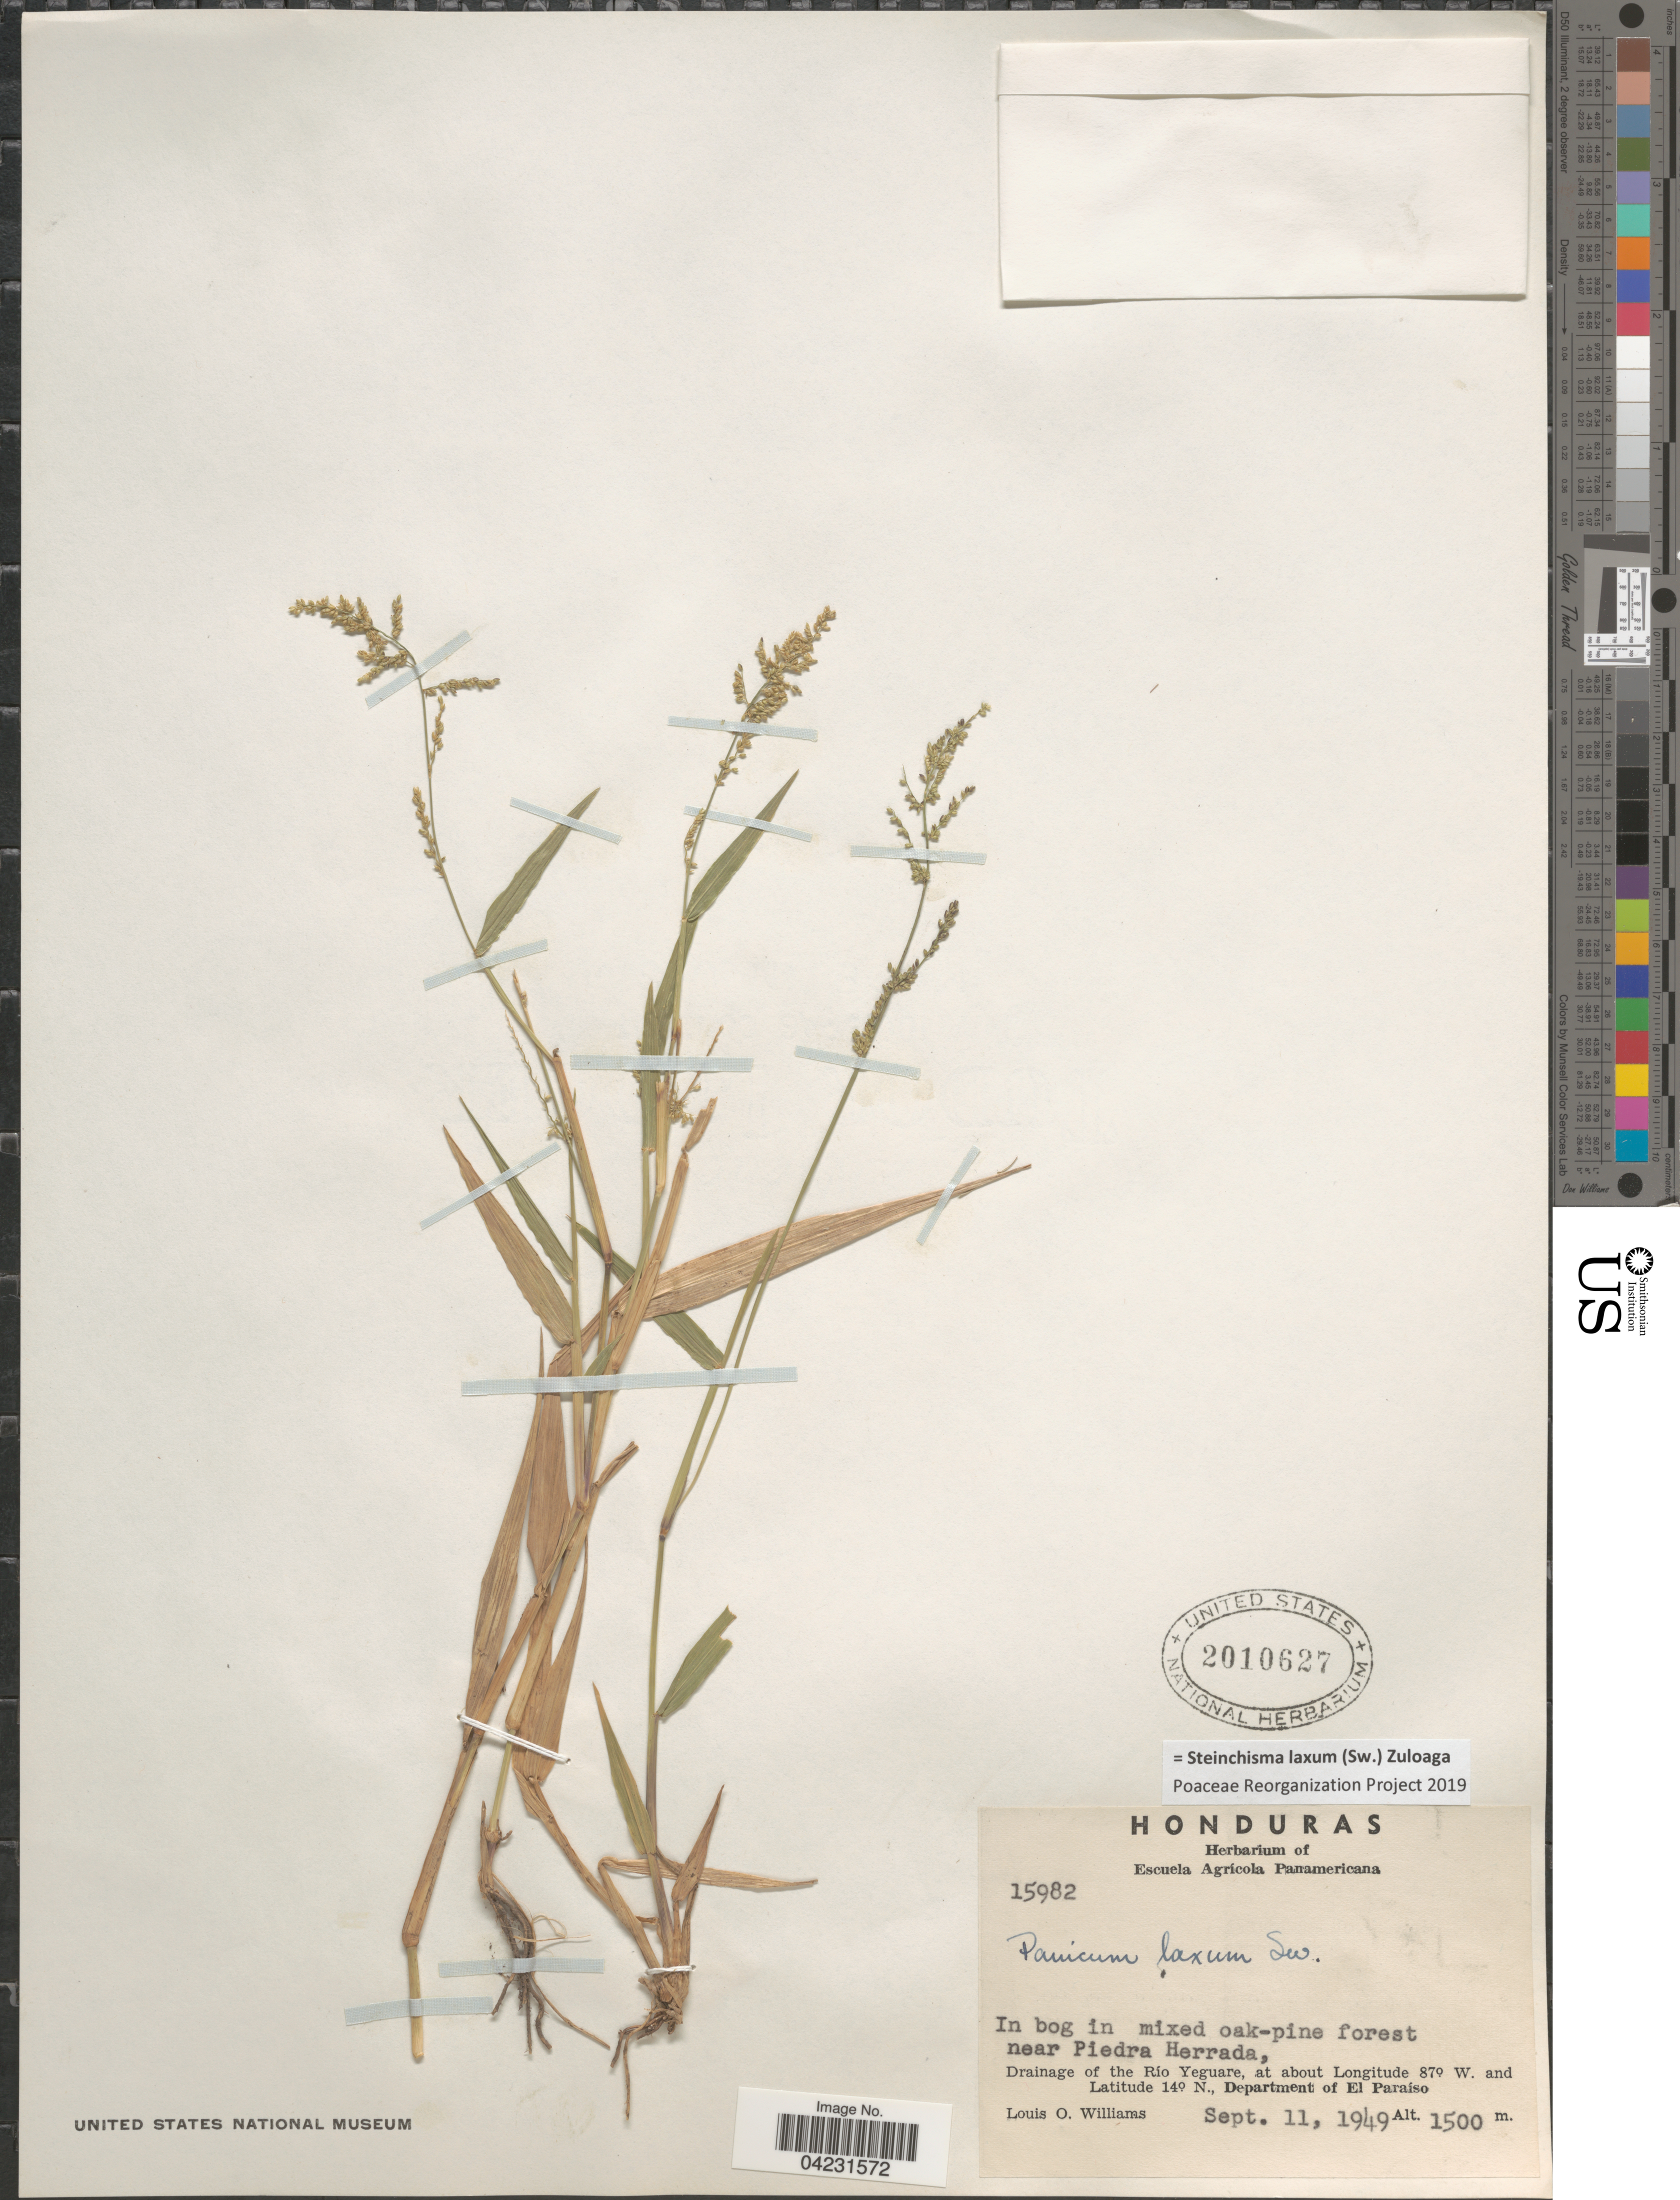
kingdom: Plantae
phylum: Tracheophyta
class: Liliopsida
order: Poales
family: Poaceae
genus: Steinchisma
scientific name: Steinchisma laxum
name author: (Sw.) Zuloaga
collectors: L. O. Williams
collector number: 15982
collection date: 1949-09-11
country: Honduras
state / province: El Paraiso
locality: In bog in mixed oak-pine forest near Piedra Herrada, Drainage of the Río Yeguare, Department of El Paraíso.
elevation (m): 1500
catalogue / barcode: US 2010627